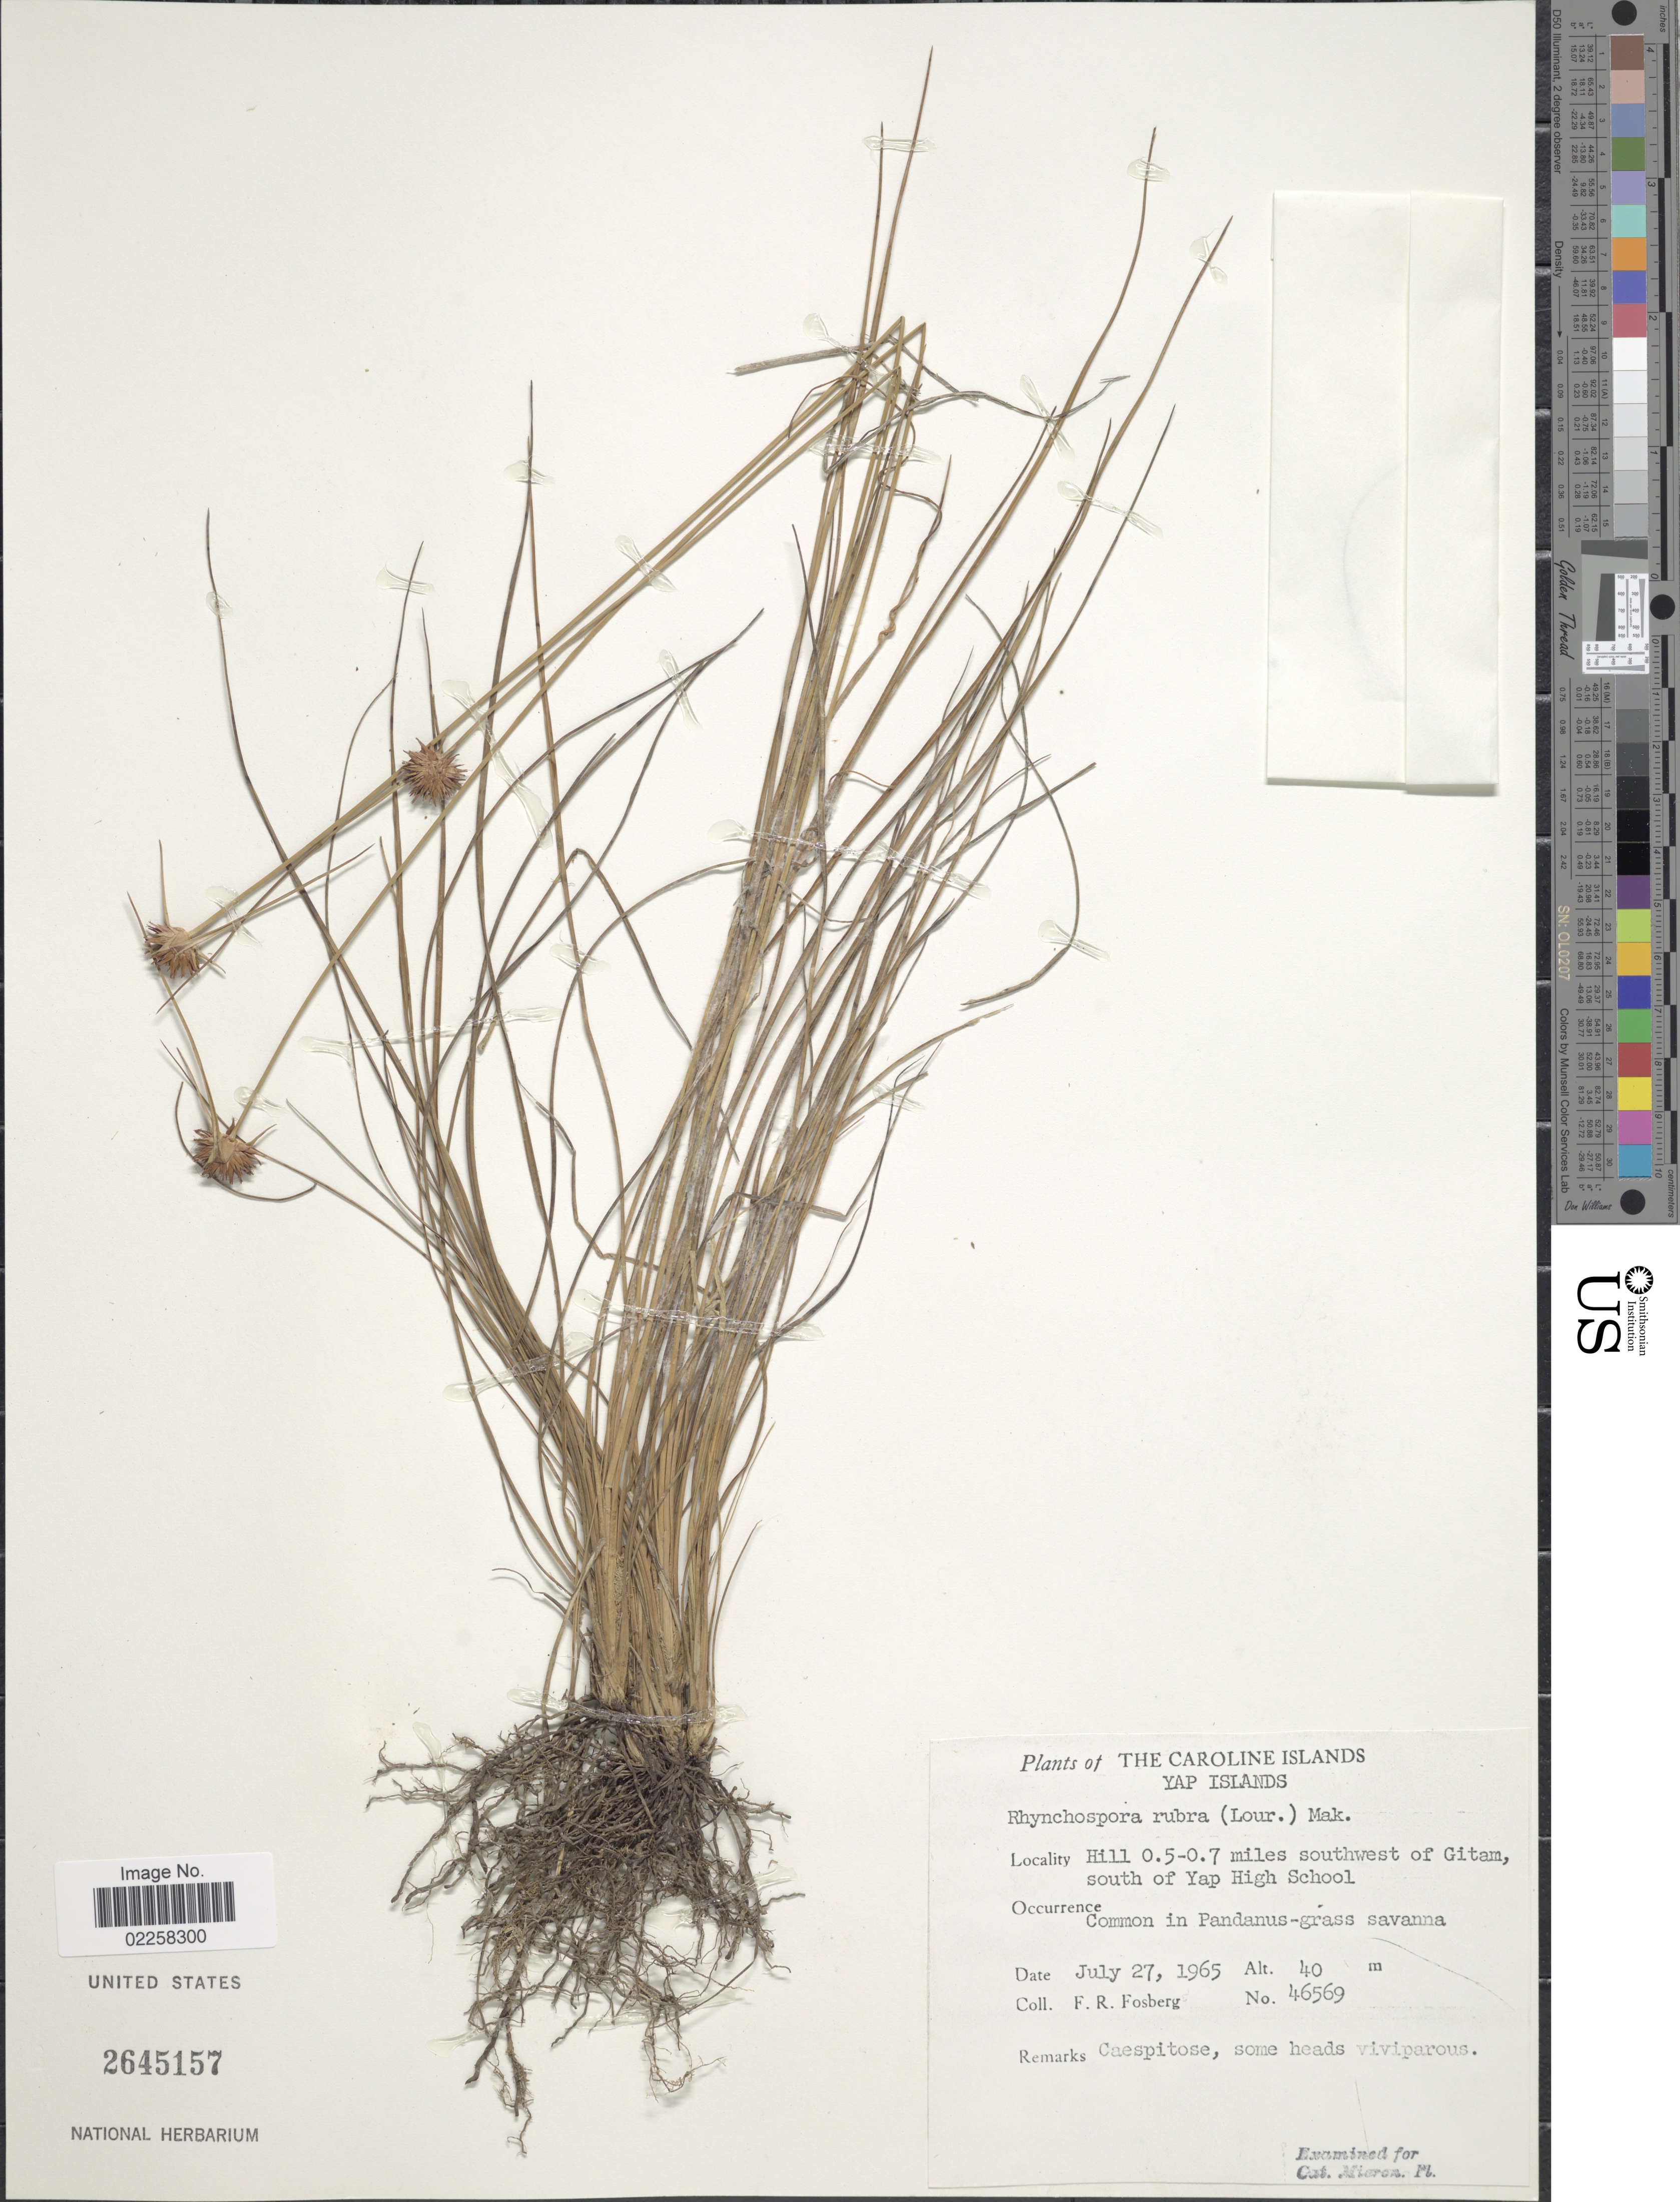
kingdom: Plantae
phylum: Tracheophyta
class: Liliopsida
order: Poales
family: Cyperaceae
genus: Rhynchospora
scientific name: Rhynchospora rubra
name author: (Lour.) Makino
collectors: F. R. Fosberg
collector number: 46569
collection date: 1965-07-27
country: Micronesia, Federated States of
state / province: Yap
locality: The Caroline Islands, Hill 0.5-0.7 miles southwest of Gitam, south of Yap High School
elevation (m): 40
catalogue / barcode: US 2645157